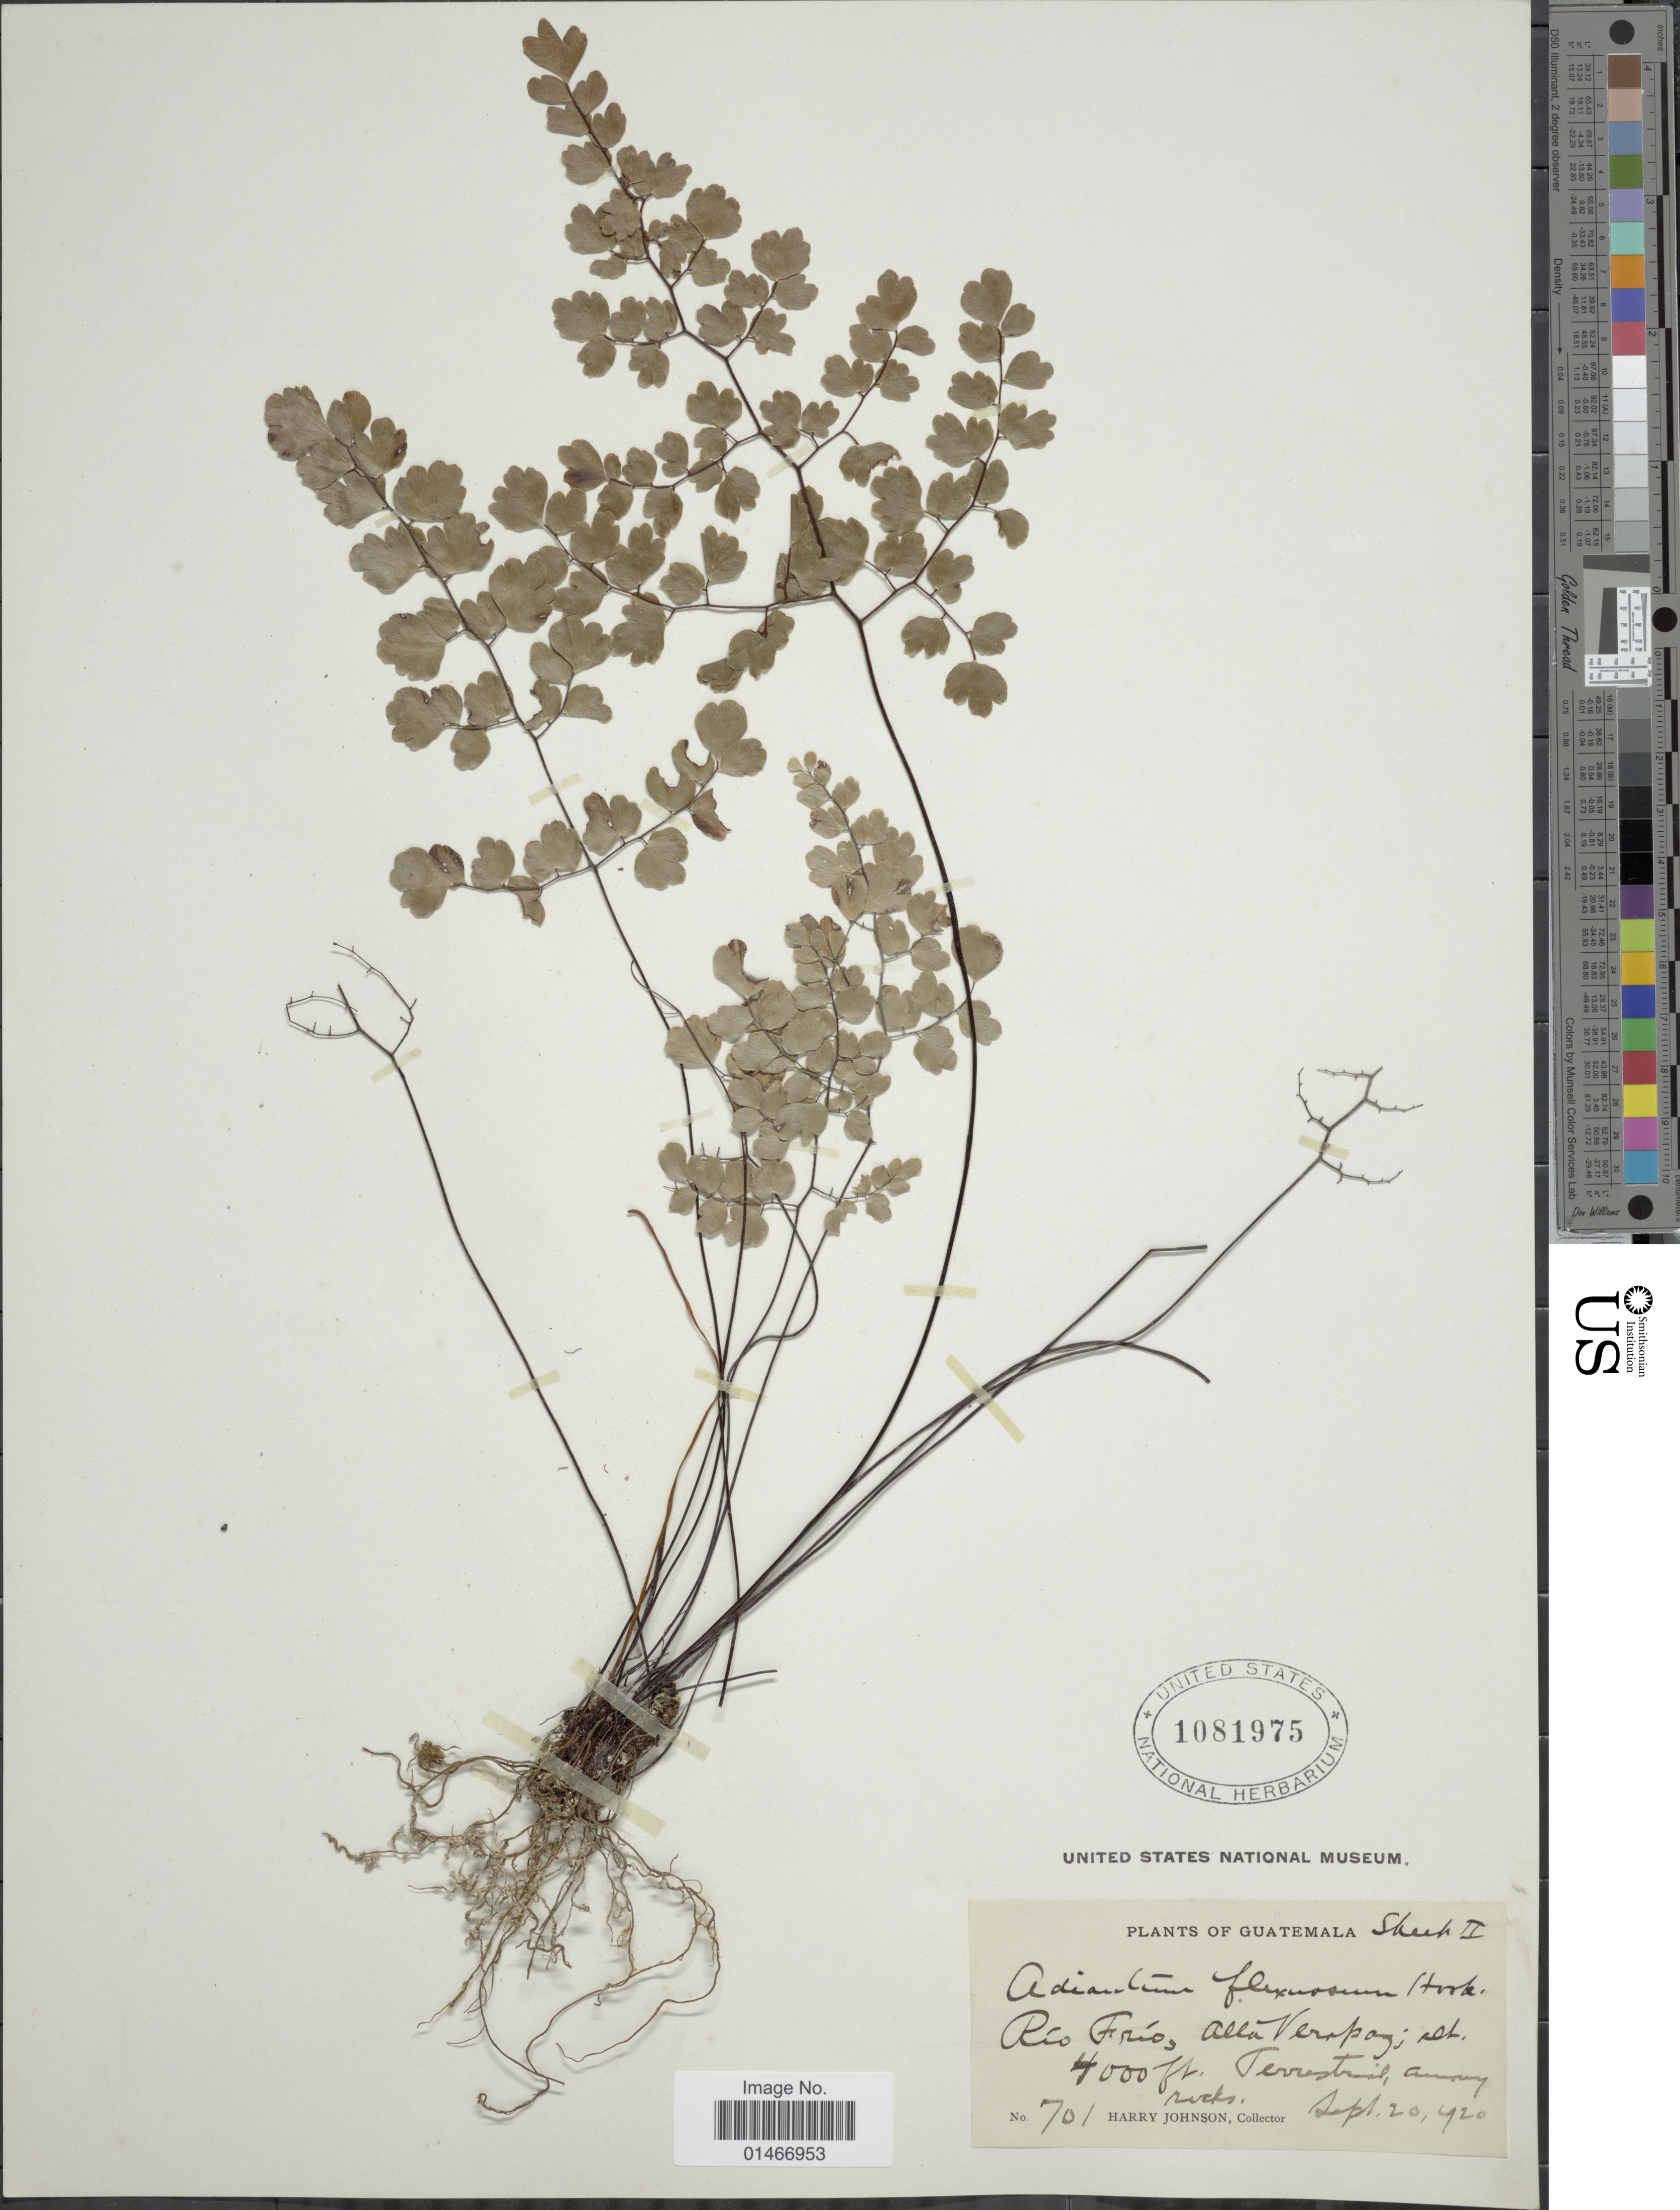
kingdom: Plantae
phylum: Tracheophyta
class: Polypodiopsida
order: Polypodiales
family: Pteridaceae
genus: Adiantum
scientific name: Adiantum feei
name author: T. Moore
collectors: H. Johnson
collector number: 701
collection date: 1920-09-20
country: Guatemala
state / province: Alta Verapaz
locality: Rio Frio.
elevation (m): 1219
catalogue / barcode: US 1081975